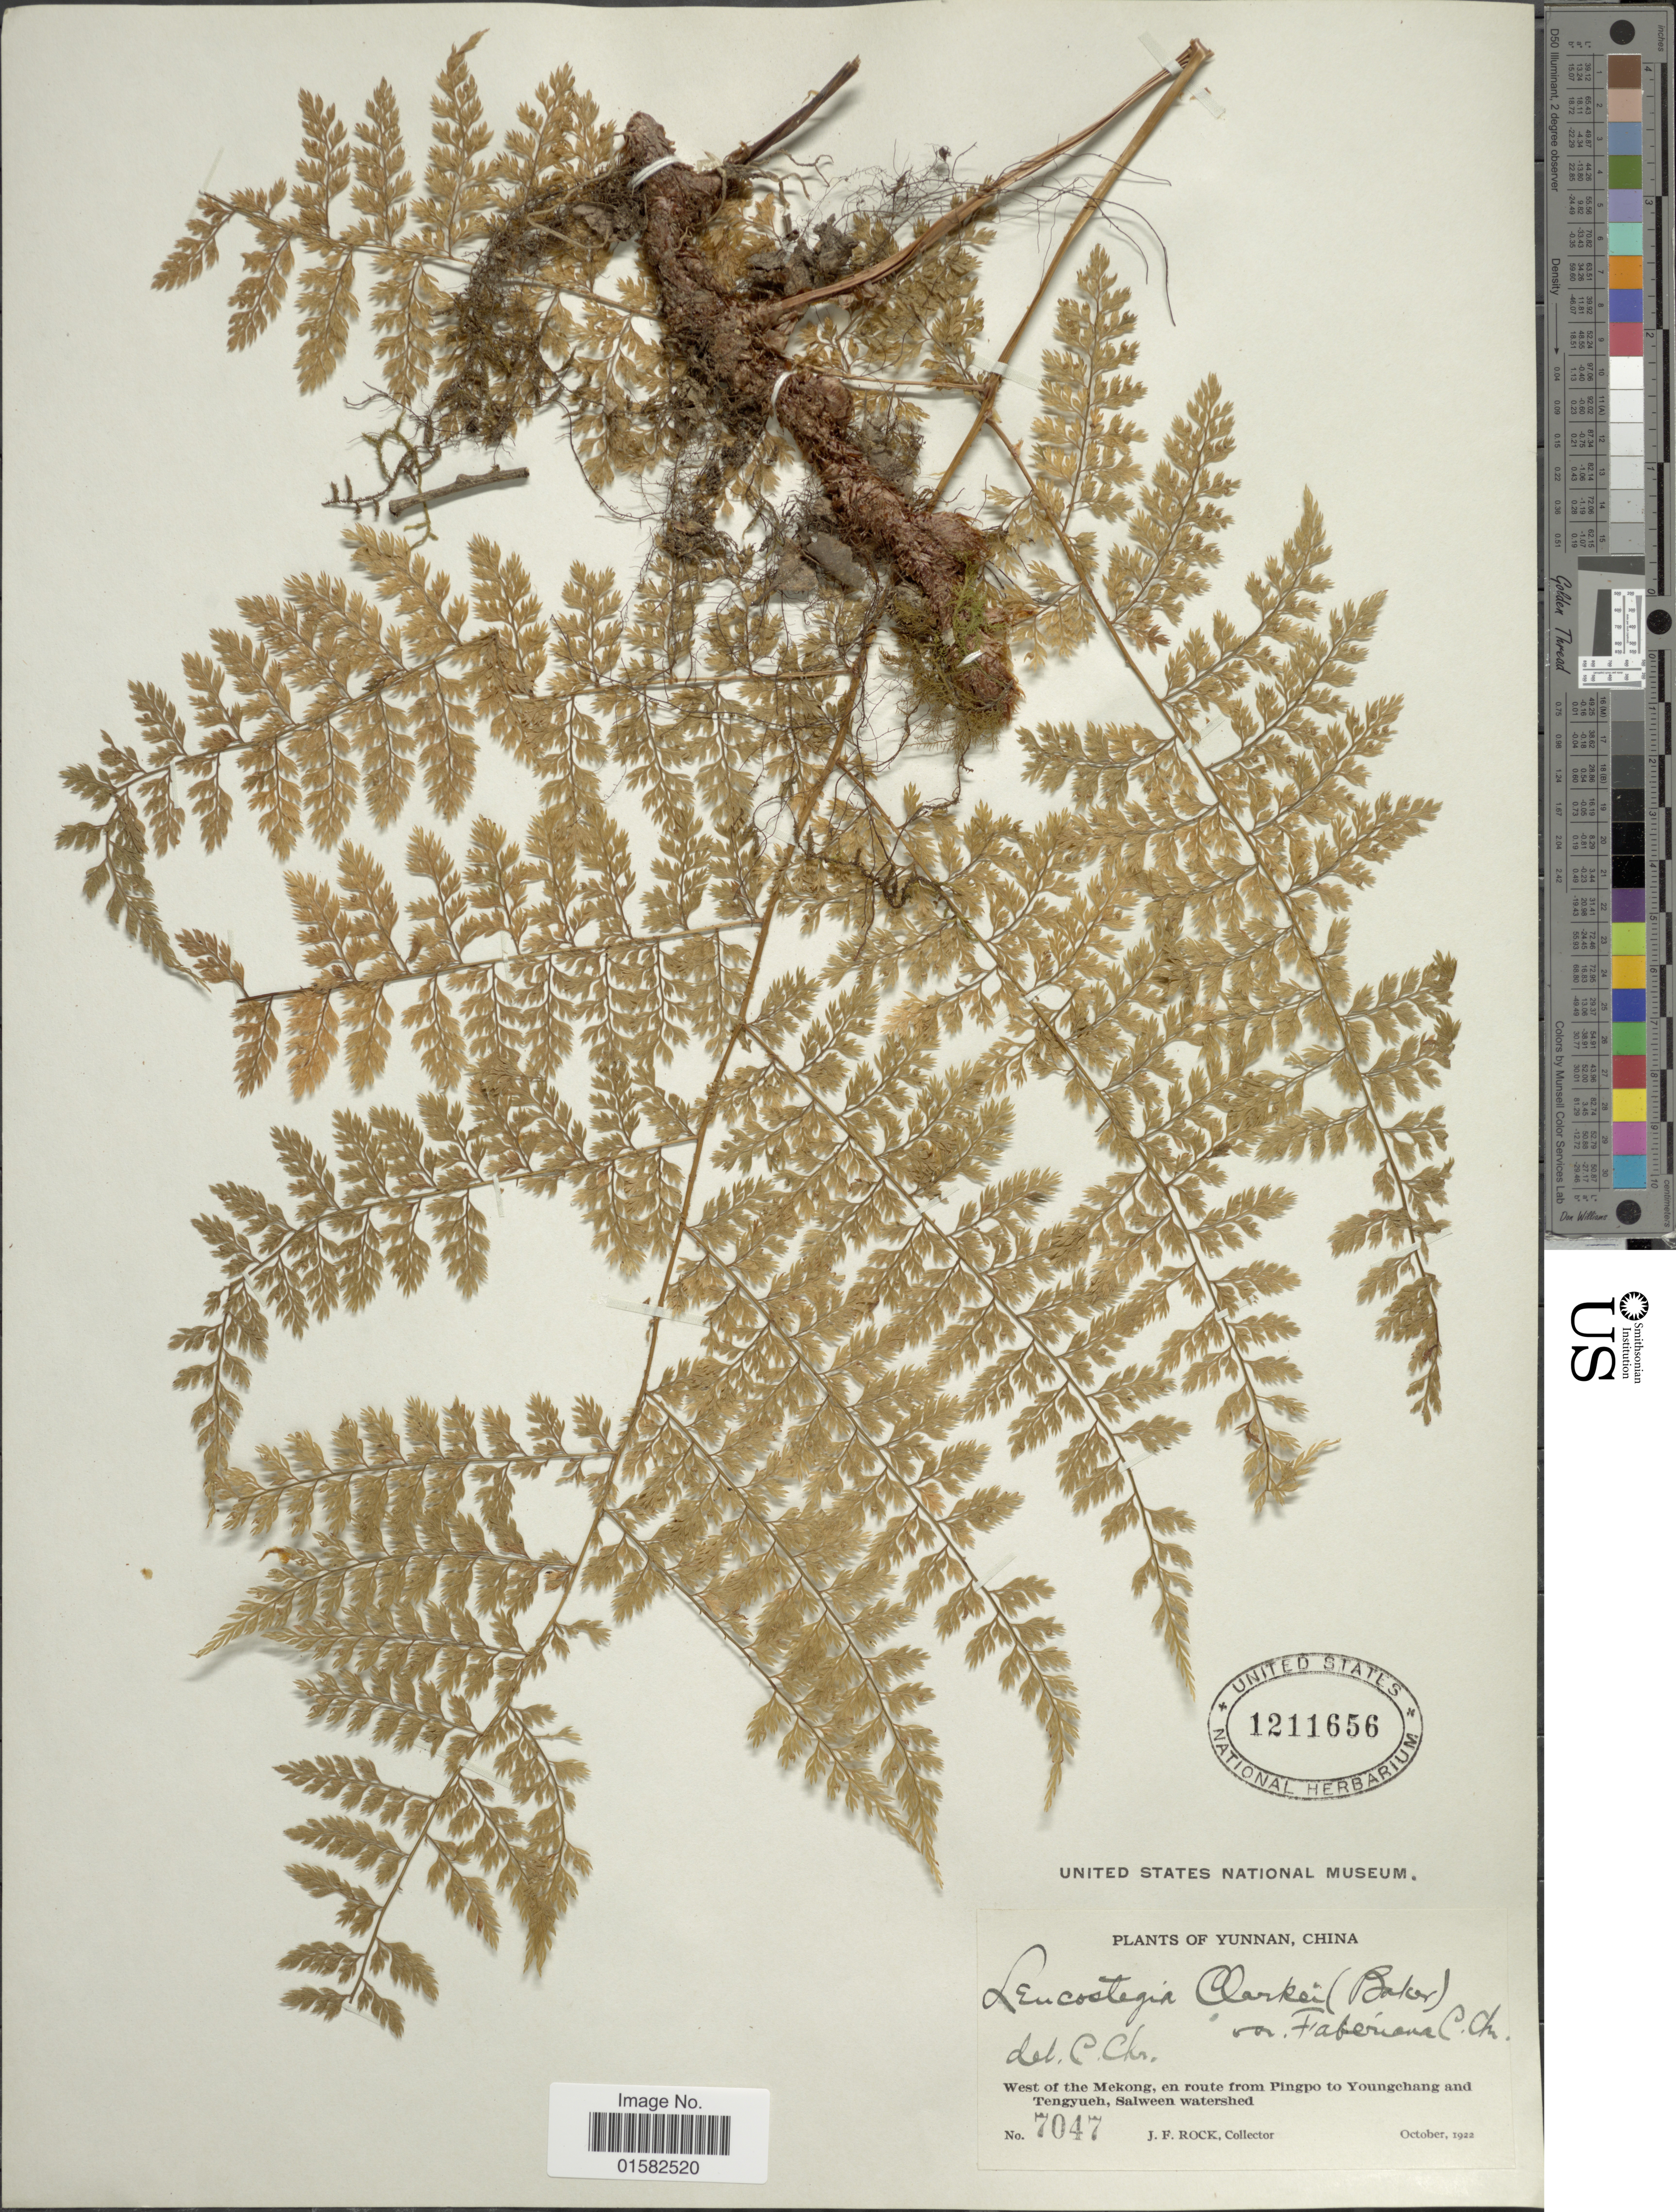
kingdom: Plantae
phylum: Tracheophyta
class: Polypodiopsida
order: Polypodiales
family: Davalliaceae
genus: Araiostegiella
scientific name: Araiostegiella faberiana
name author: (C. Chr.) M. Kato & Tsutsumi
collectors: J. Rock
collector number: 7047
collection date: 1922-10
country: China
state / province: Yunnan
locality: West of the Mekong, en route from Pingpo to Youngchang and Tengyueh, Salween Watershed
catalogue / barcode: US 1211656